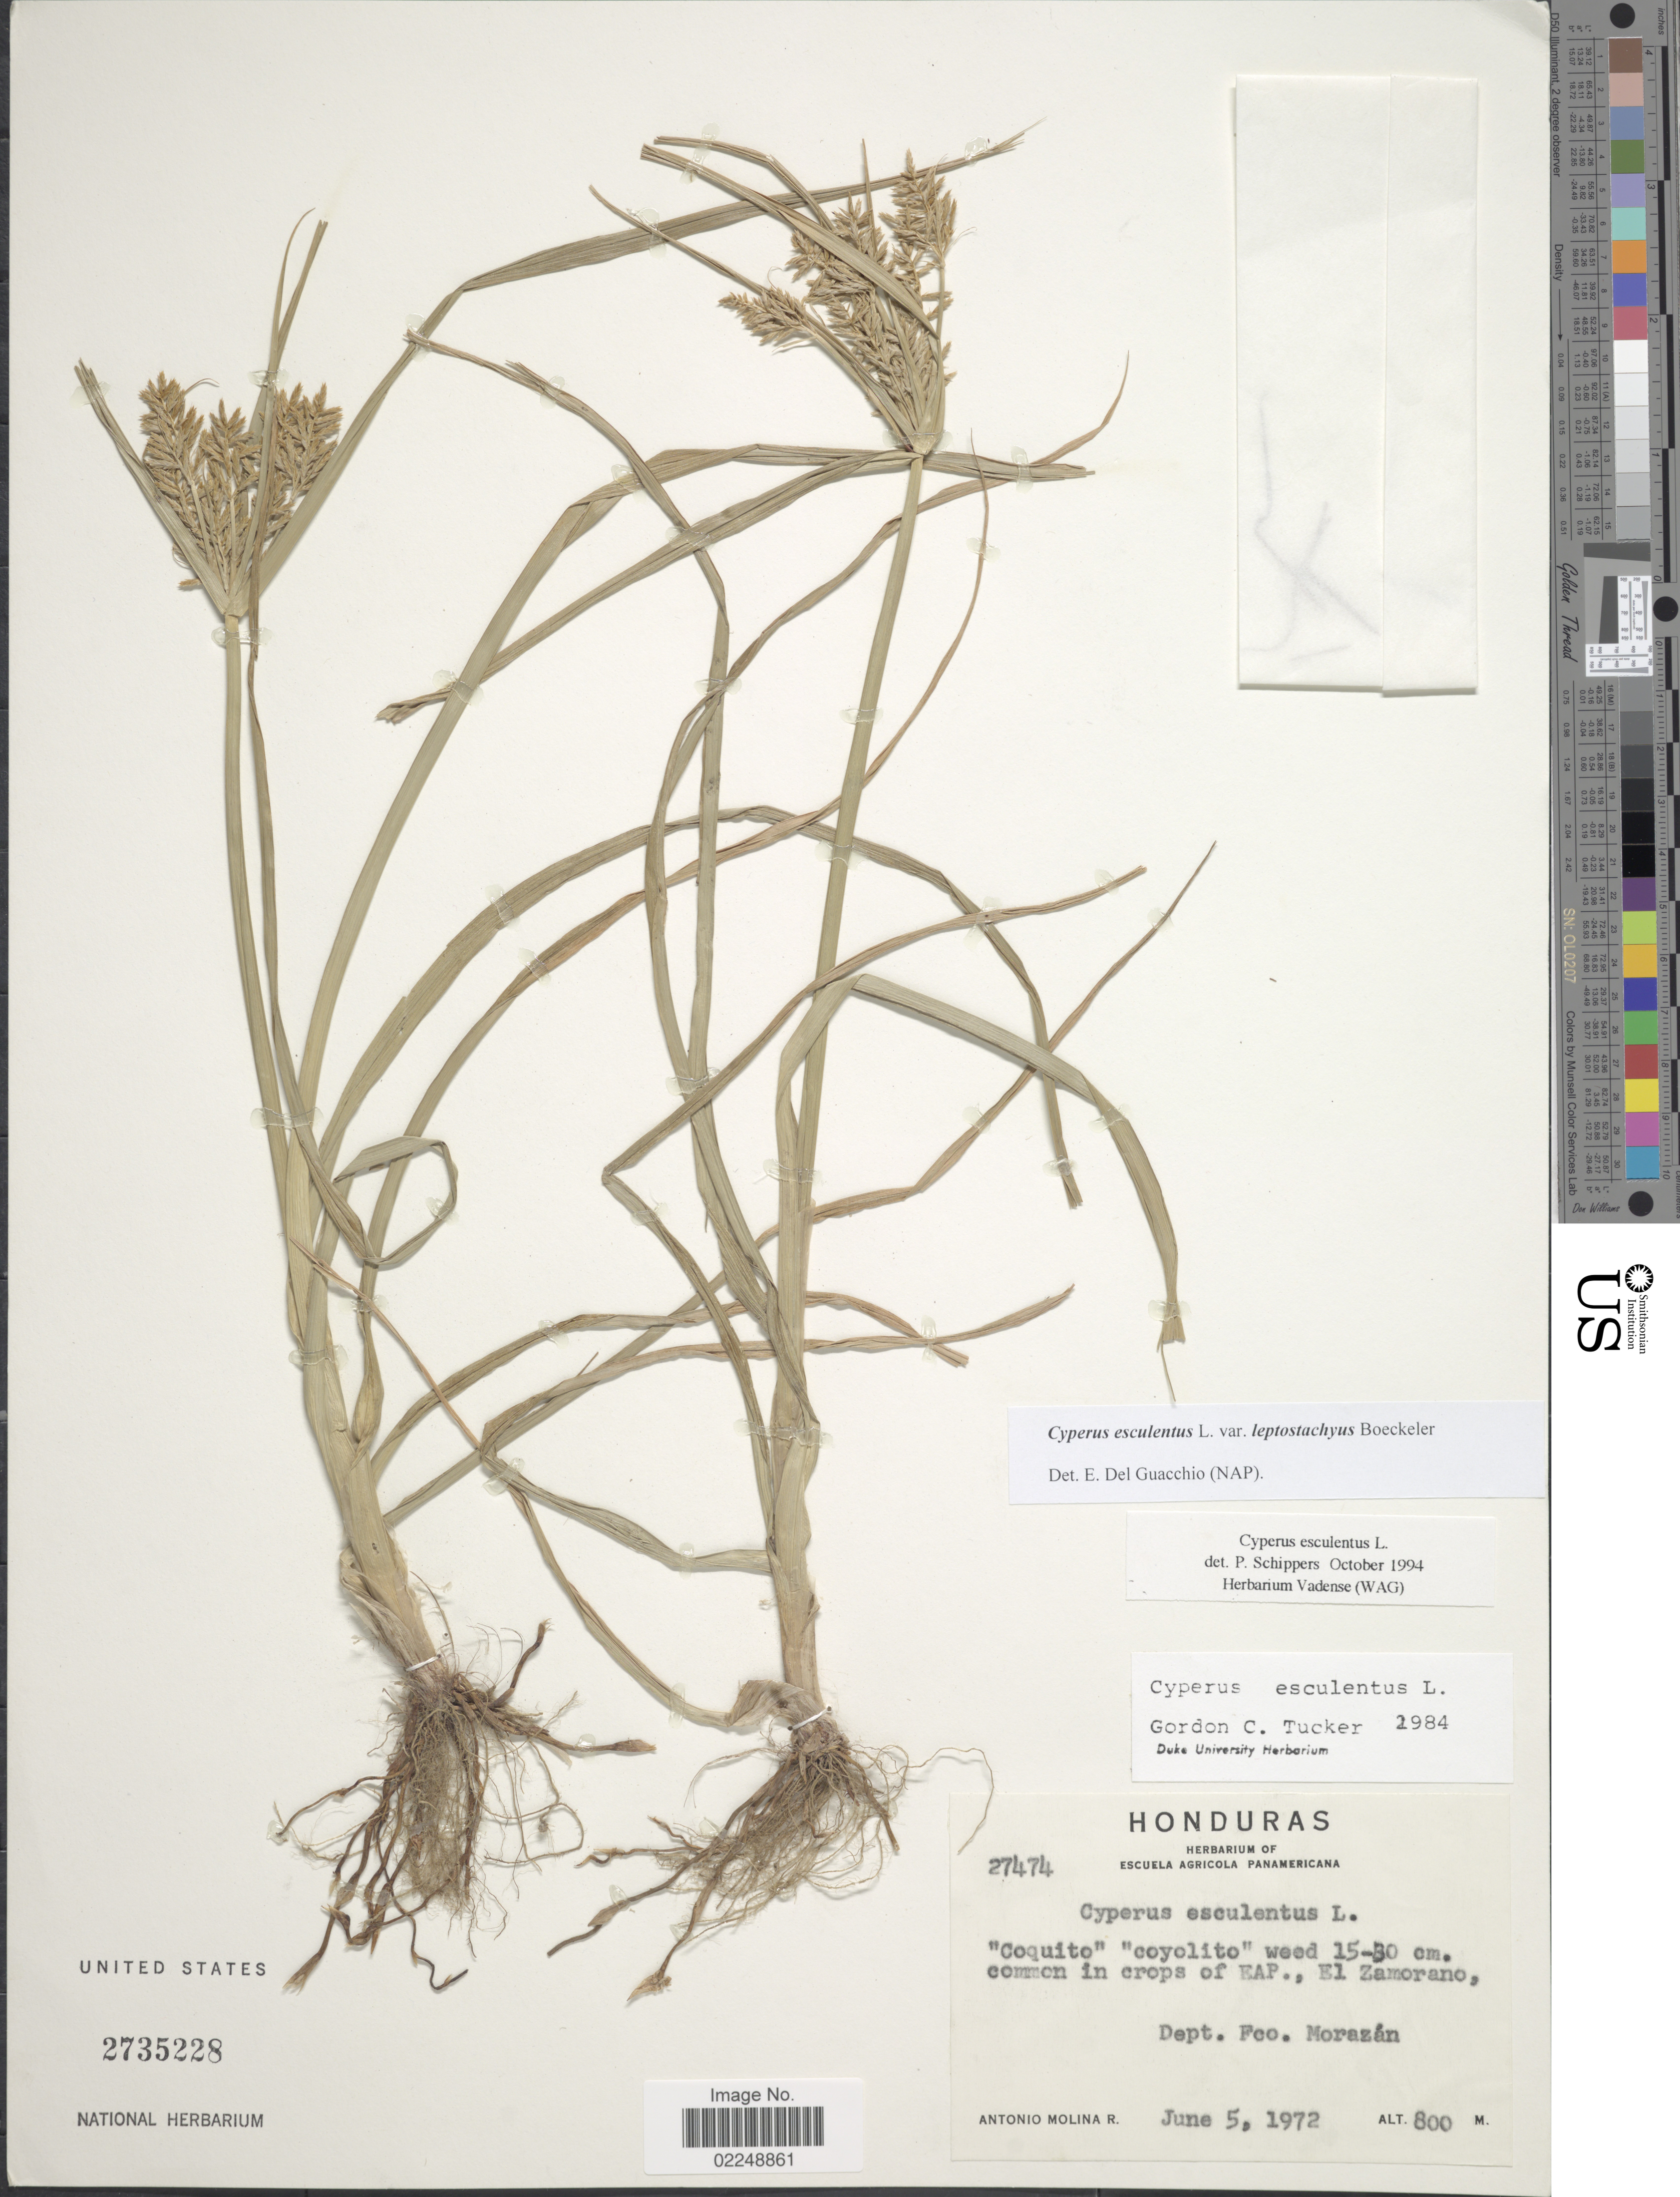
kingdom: Plantae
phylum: Tracheophyta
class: Liliopsida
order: Poales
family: Cyperaceae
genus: Cyperus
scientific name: Cyperus esculentus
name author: L.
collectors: A. Molina R.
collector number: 27474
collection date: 1972-06-05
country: Honduras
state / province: Fco. Morazán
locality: Common in crops of EAP., El Zamorano,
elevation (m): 800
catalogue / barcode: US 2735228